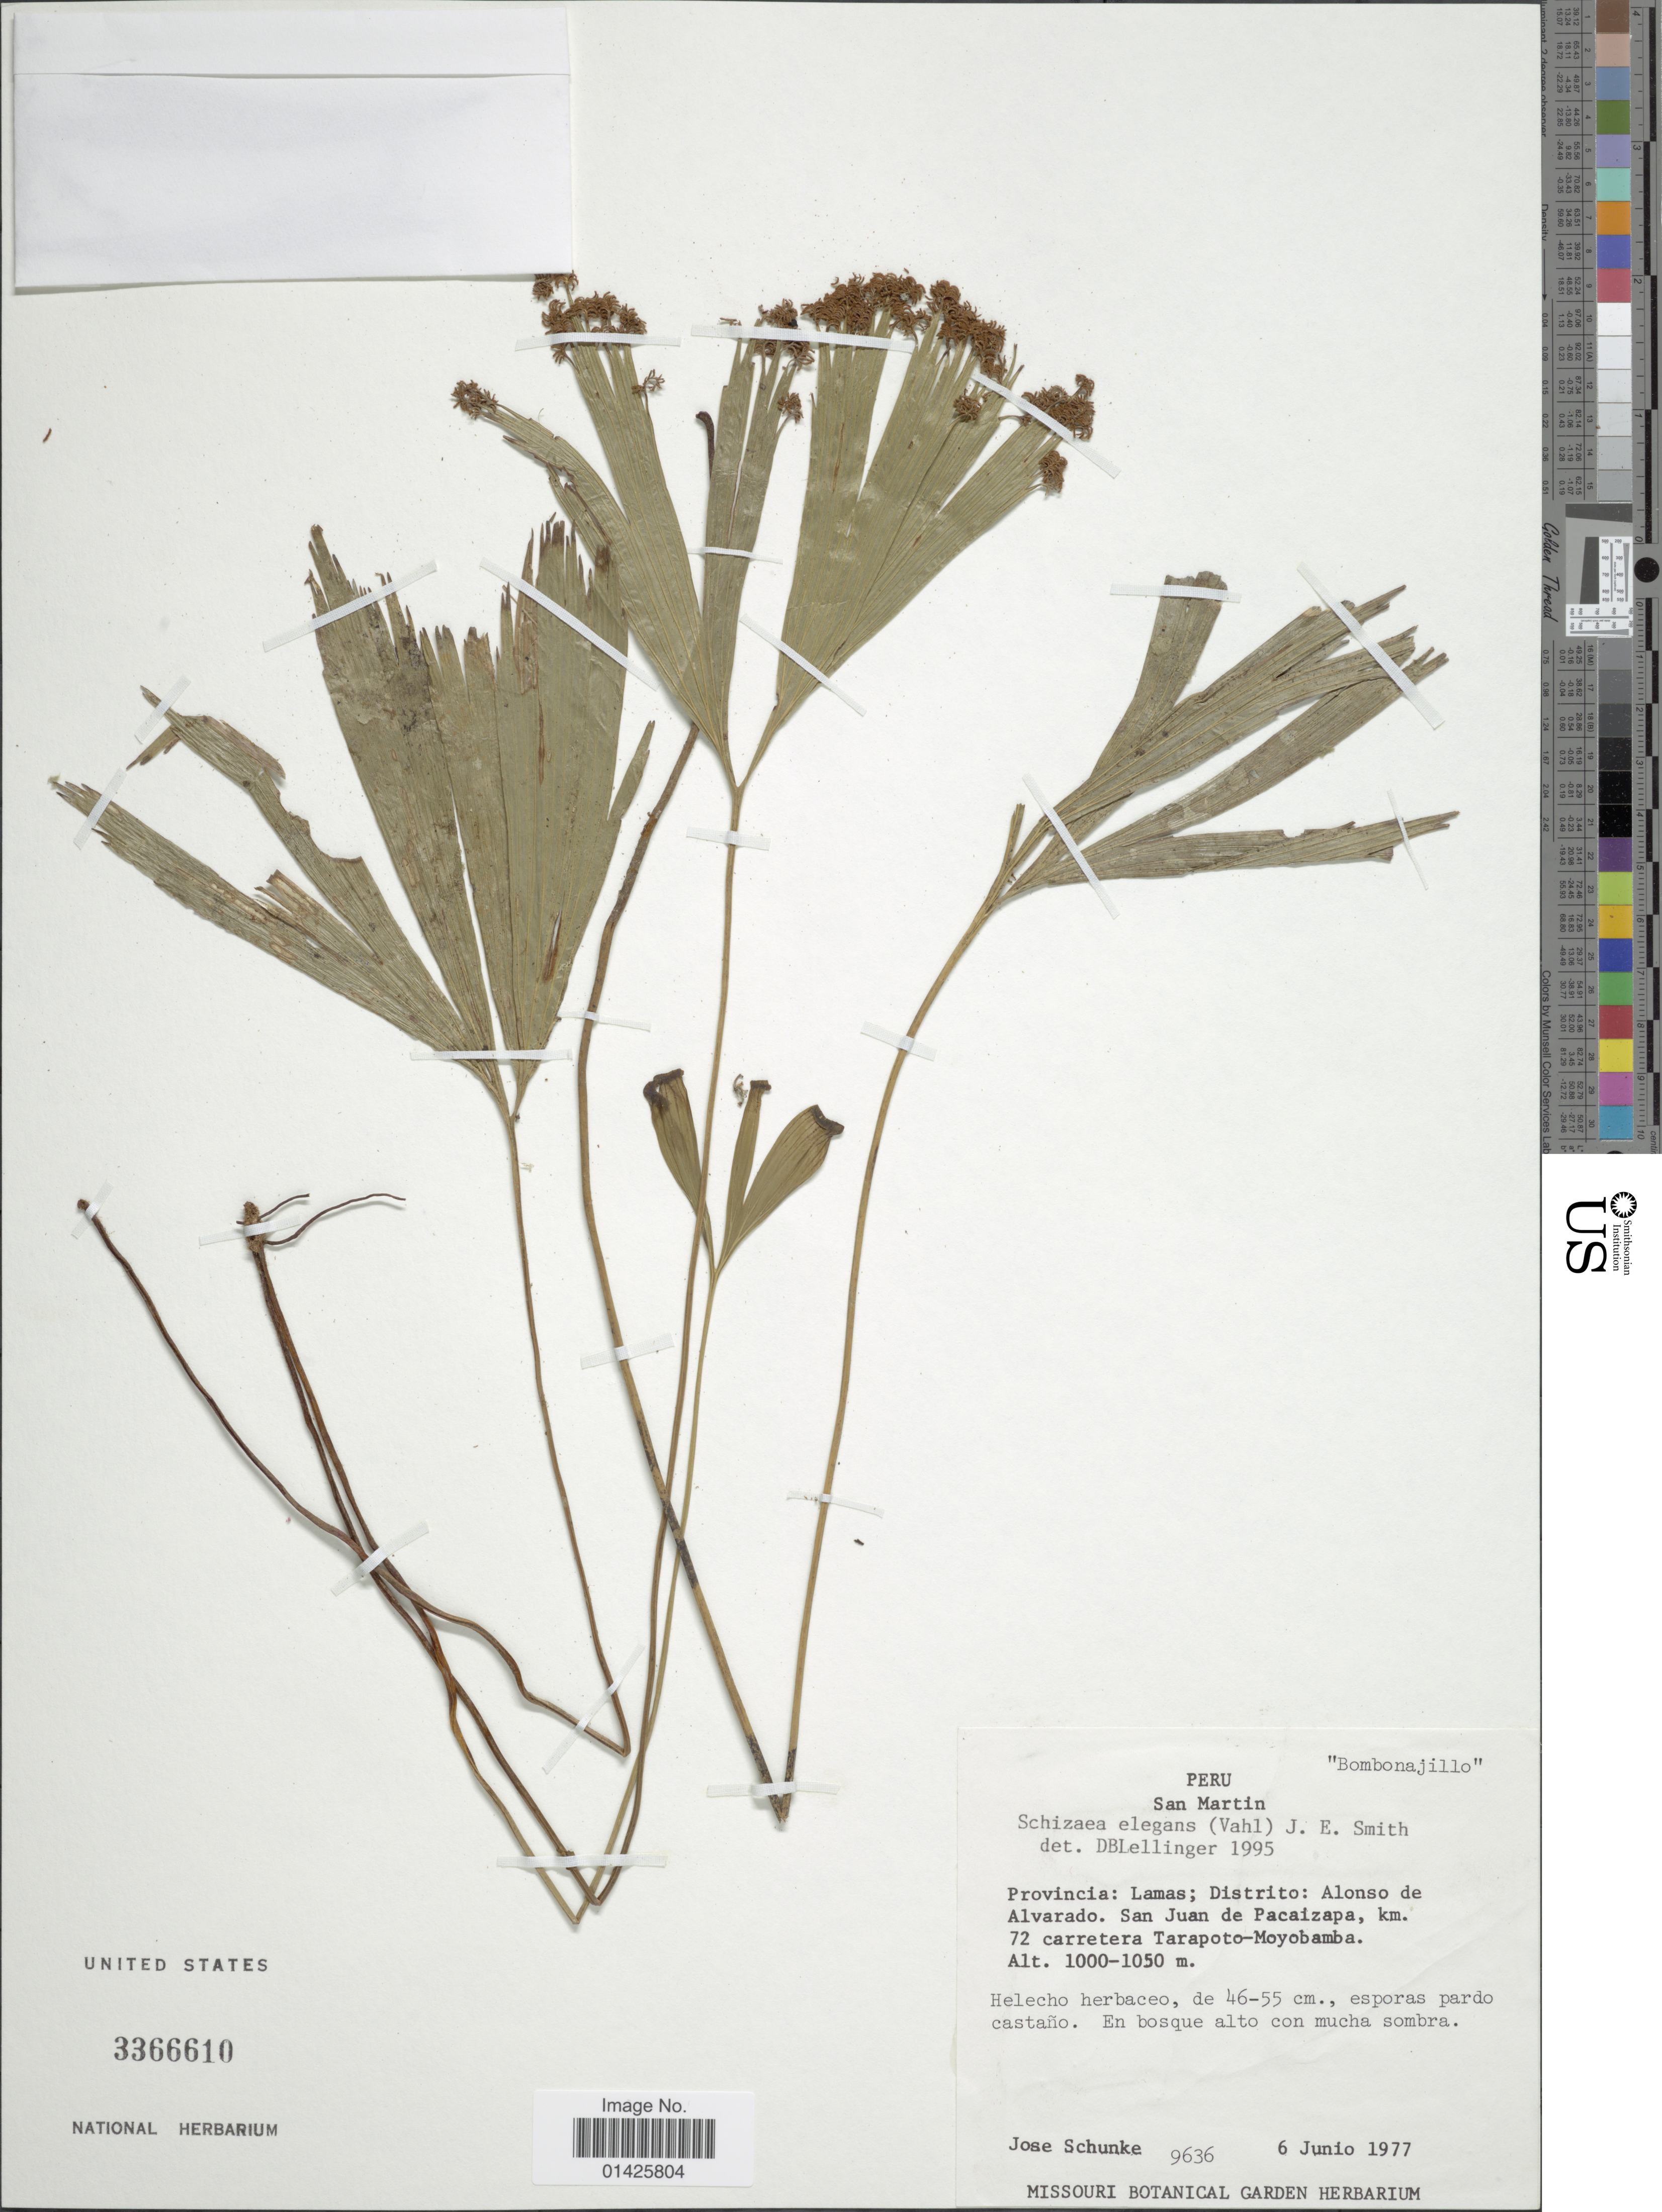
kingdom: Plantae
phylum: Tracheophyta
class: Polypodiopsida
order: Schizaeales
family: Schizaeaceae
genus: Schizaea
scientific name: Schizaea elegans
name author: (Vahl) Sw.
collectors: J. M. Schunke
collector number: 9636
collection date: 1977-06-06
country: Peru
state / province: San Martín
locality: Provincia: Lamas, Distrito: Alonso de Alvarado, San Juan de Pacaizapa, km 72 carretera Tarapoto-Moyobamba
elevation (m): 1000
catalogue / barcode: US 3366610